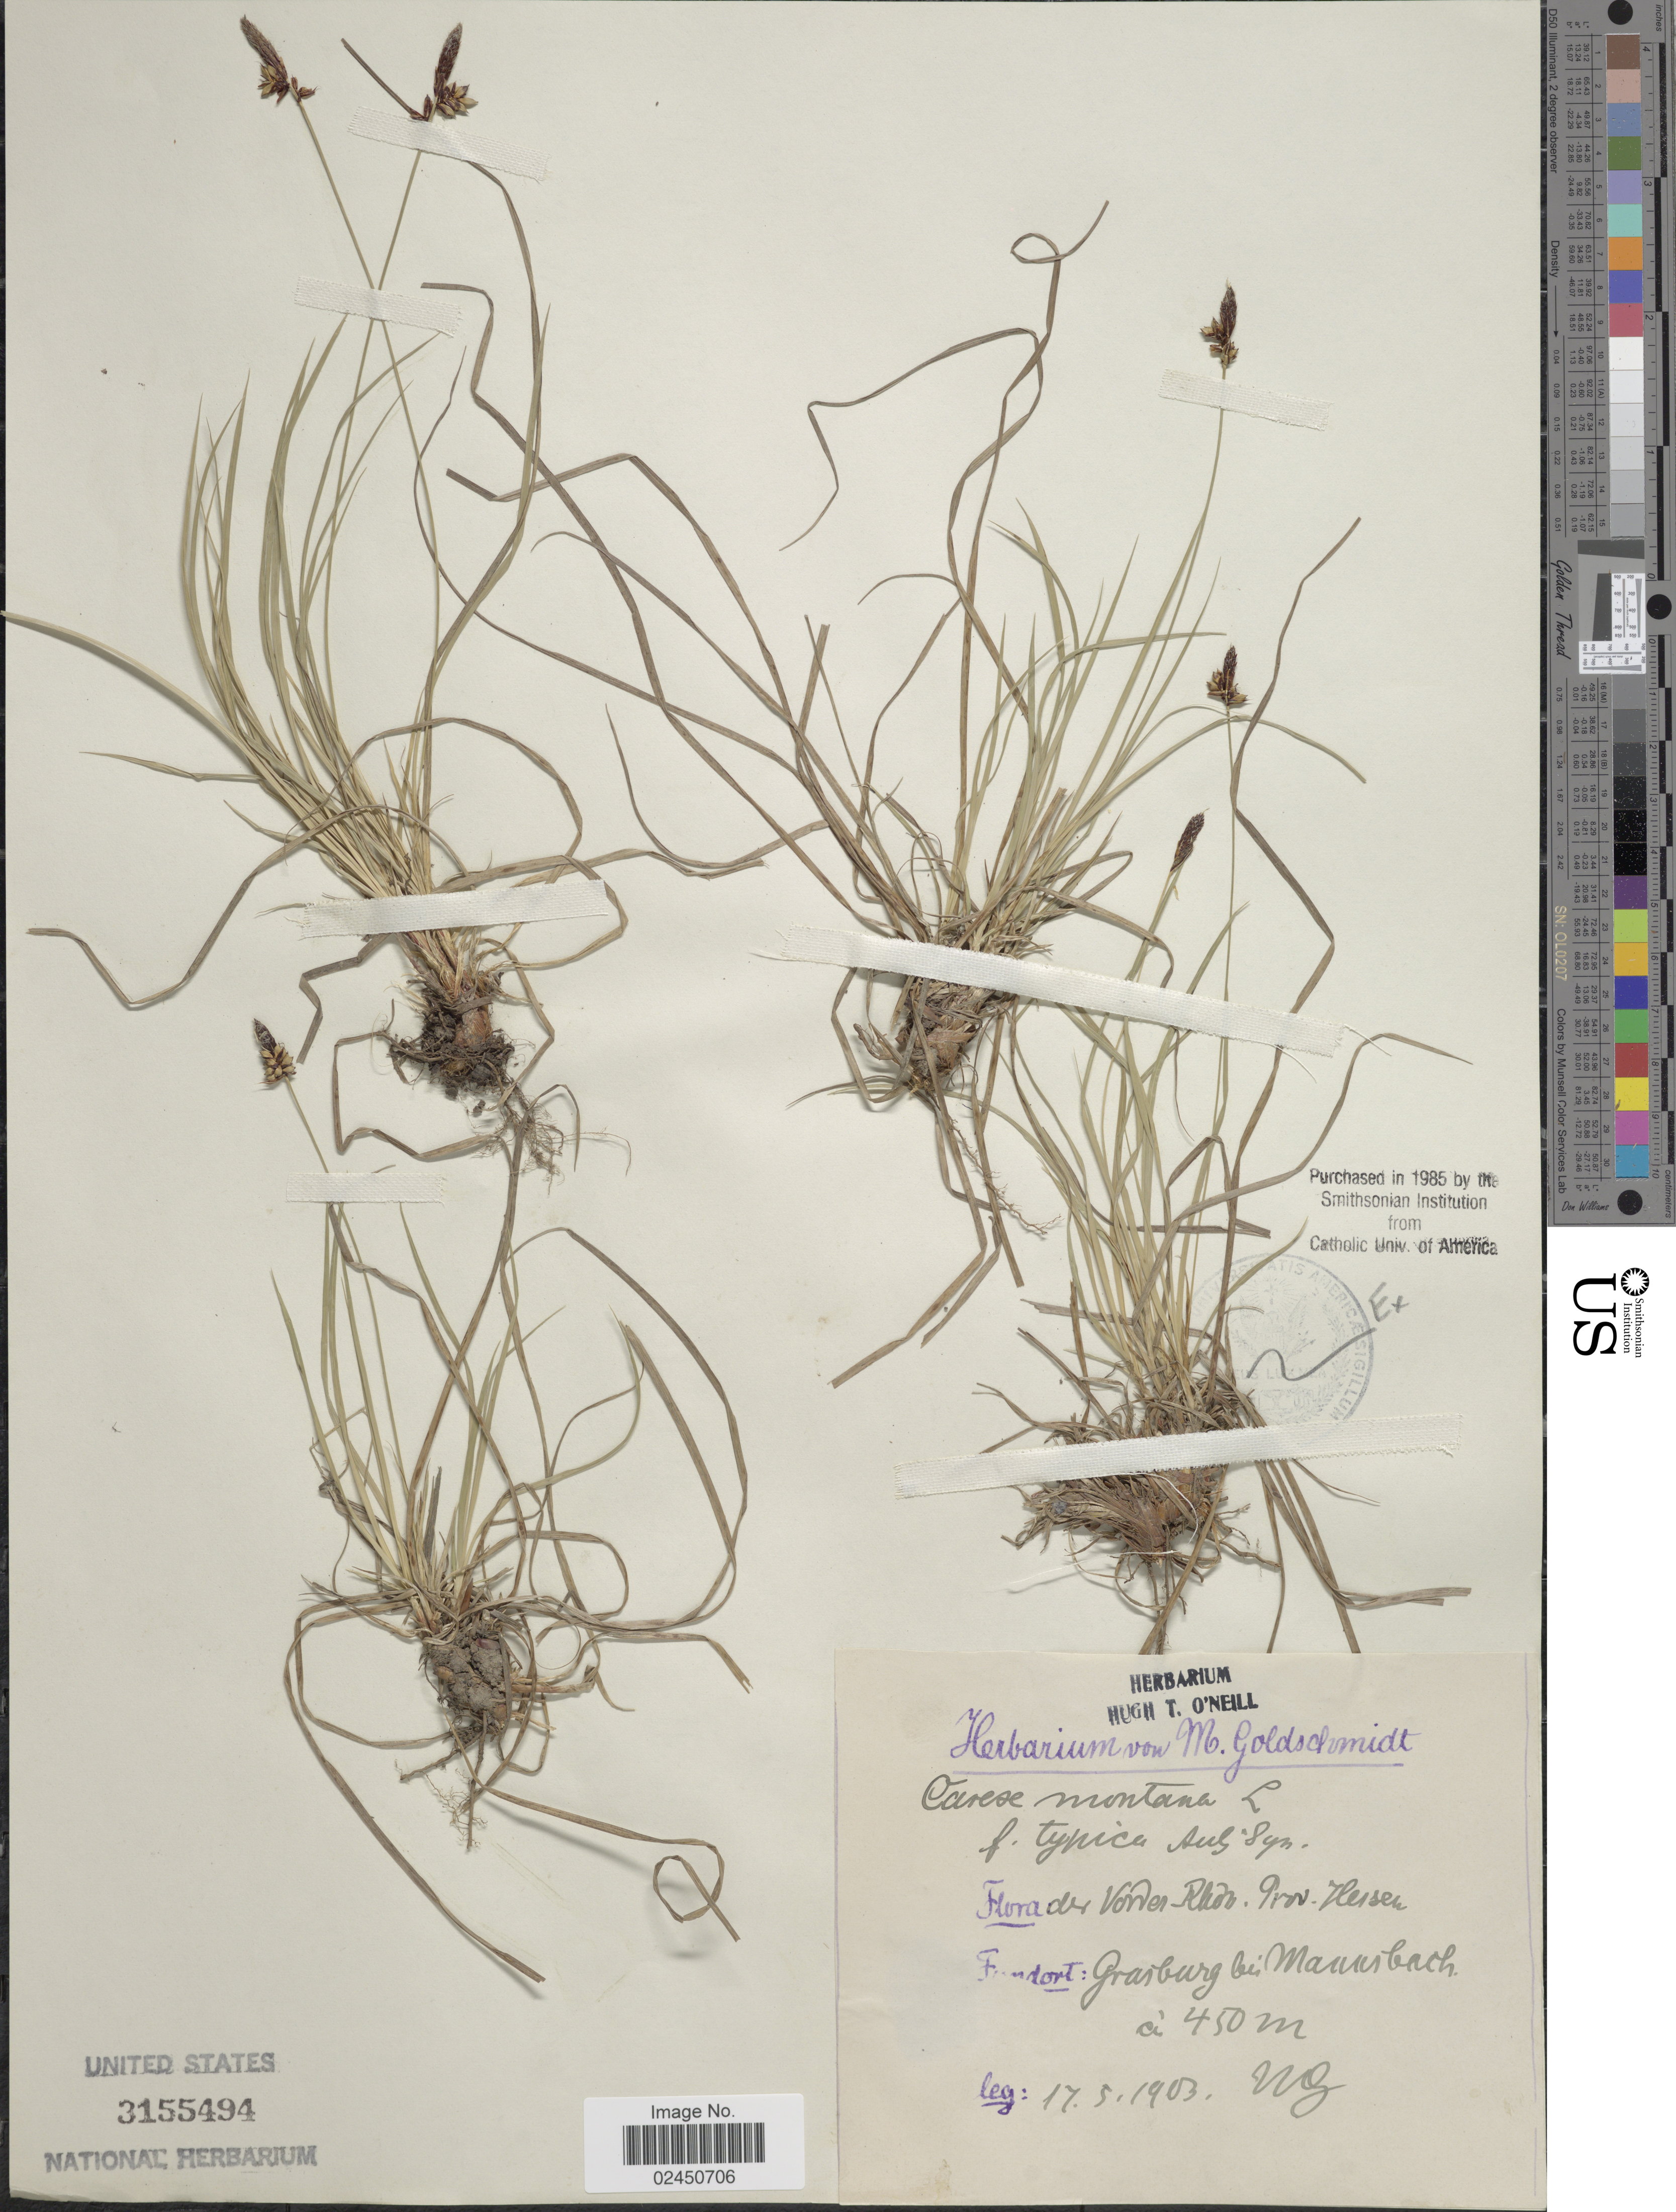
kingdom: Plantae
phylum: Tracheophyta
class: Liliopsida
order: Poales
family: Cyperaceae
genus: Carex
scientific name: Carex montana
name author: L.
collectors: M. Goldschmidt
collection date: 1903-05-17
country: Germany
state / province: Hesse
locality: Voner Rhon., Prov. Hessen, Grasberg bei Manusbach [interpreted]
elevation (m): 450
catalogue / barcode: US 3155494